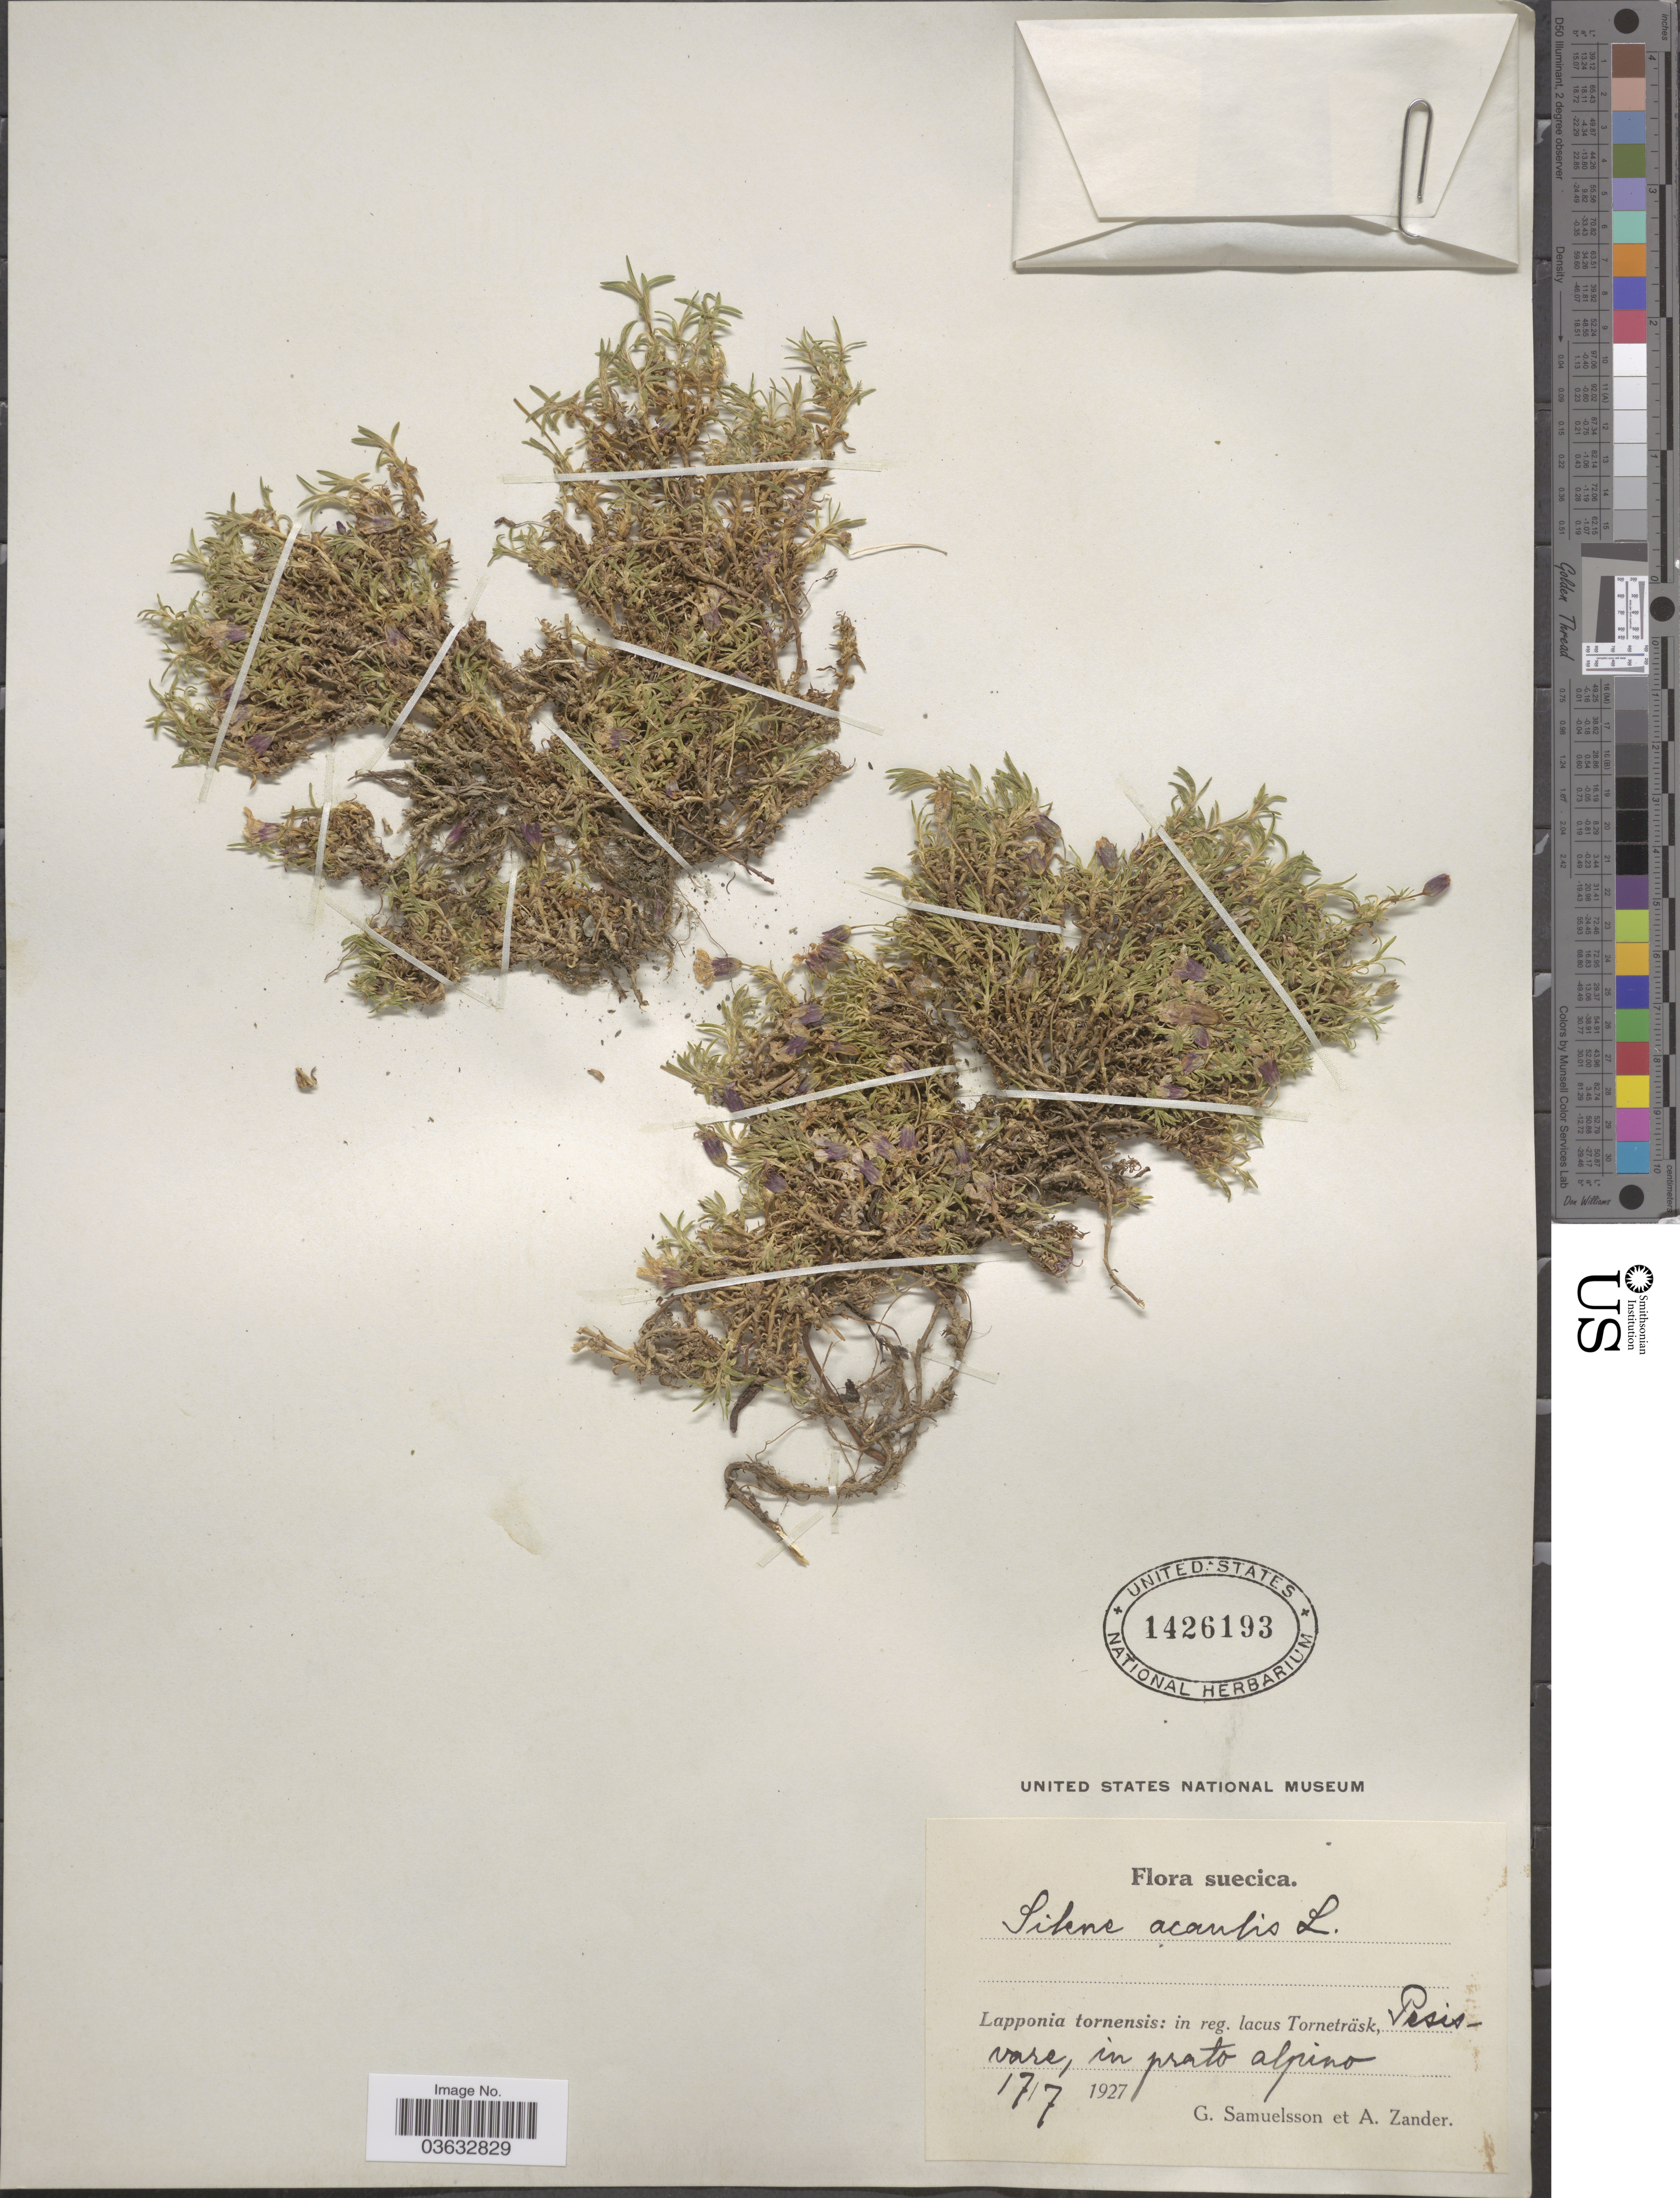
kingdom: Plantae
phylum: Tracheophyta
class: Magnoliopsida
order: Caryophyllales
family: Caryophyllaceae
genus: Silene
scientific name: Silene acaulis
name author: (L.) Jacq.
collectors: G. Samuelsson & A. Zander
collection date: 1927-07-17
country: Sweden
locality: Suecica. Lapponia tornensis: in reg. lacus Torneträsk, Pesis vare, in prato alpino.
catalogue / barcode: US 1426193